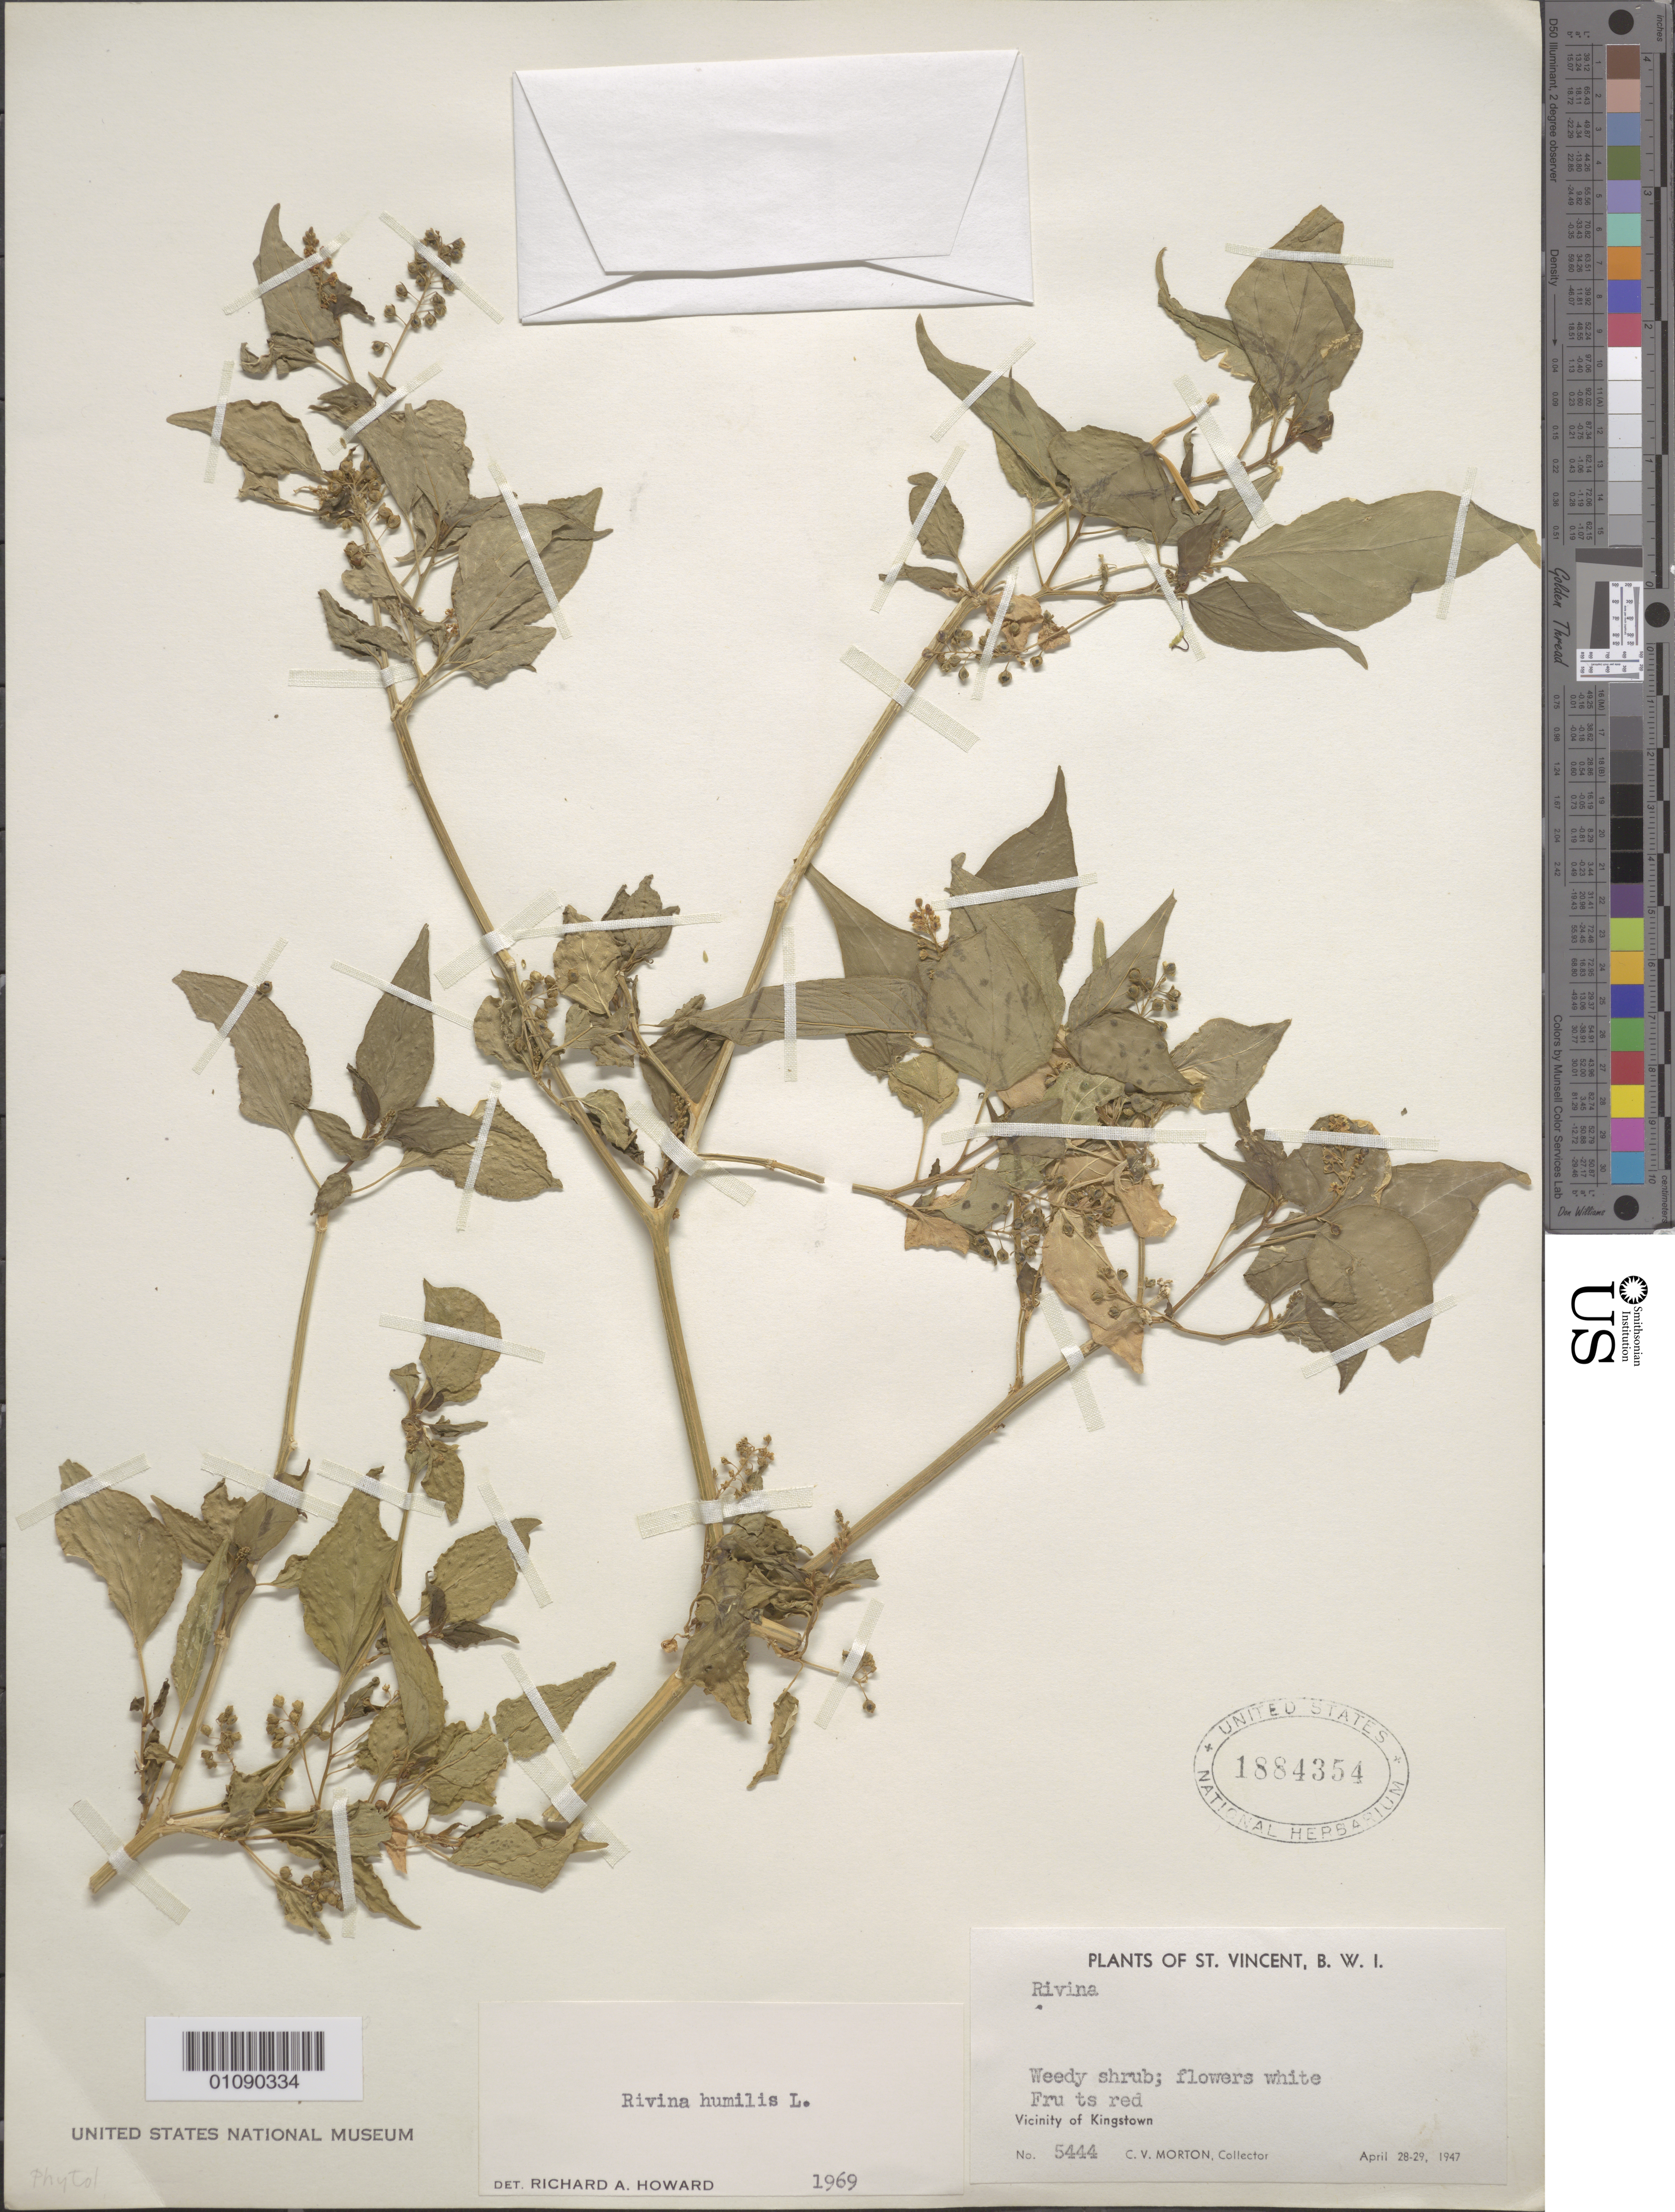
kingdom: Plantae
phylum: Tracheophyta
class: Magnoliopsida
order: Caryophyllales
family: Phytolaccaceae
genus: Rivina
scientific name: Rivina humilis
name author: L.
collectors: C. V. Morton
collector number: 5444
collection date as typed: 28 Apr 1947 to 29 Apr 1947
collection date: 1947-04-28/1947-04-29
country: St. Vincent - Grenadines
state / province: Saint George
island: St. Vincent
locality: Vicinity of Kingstown.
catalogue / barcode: US 1884354